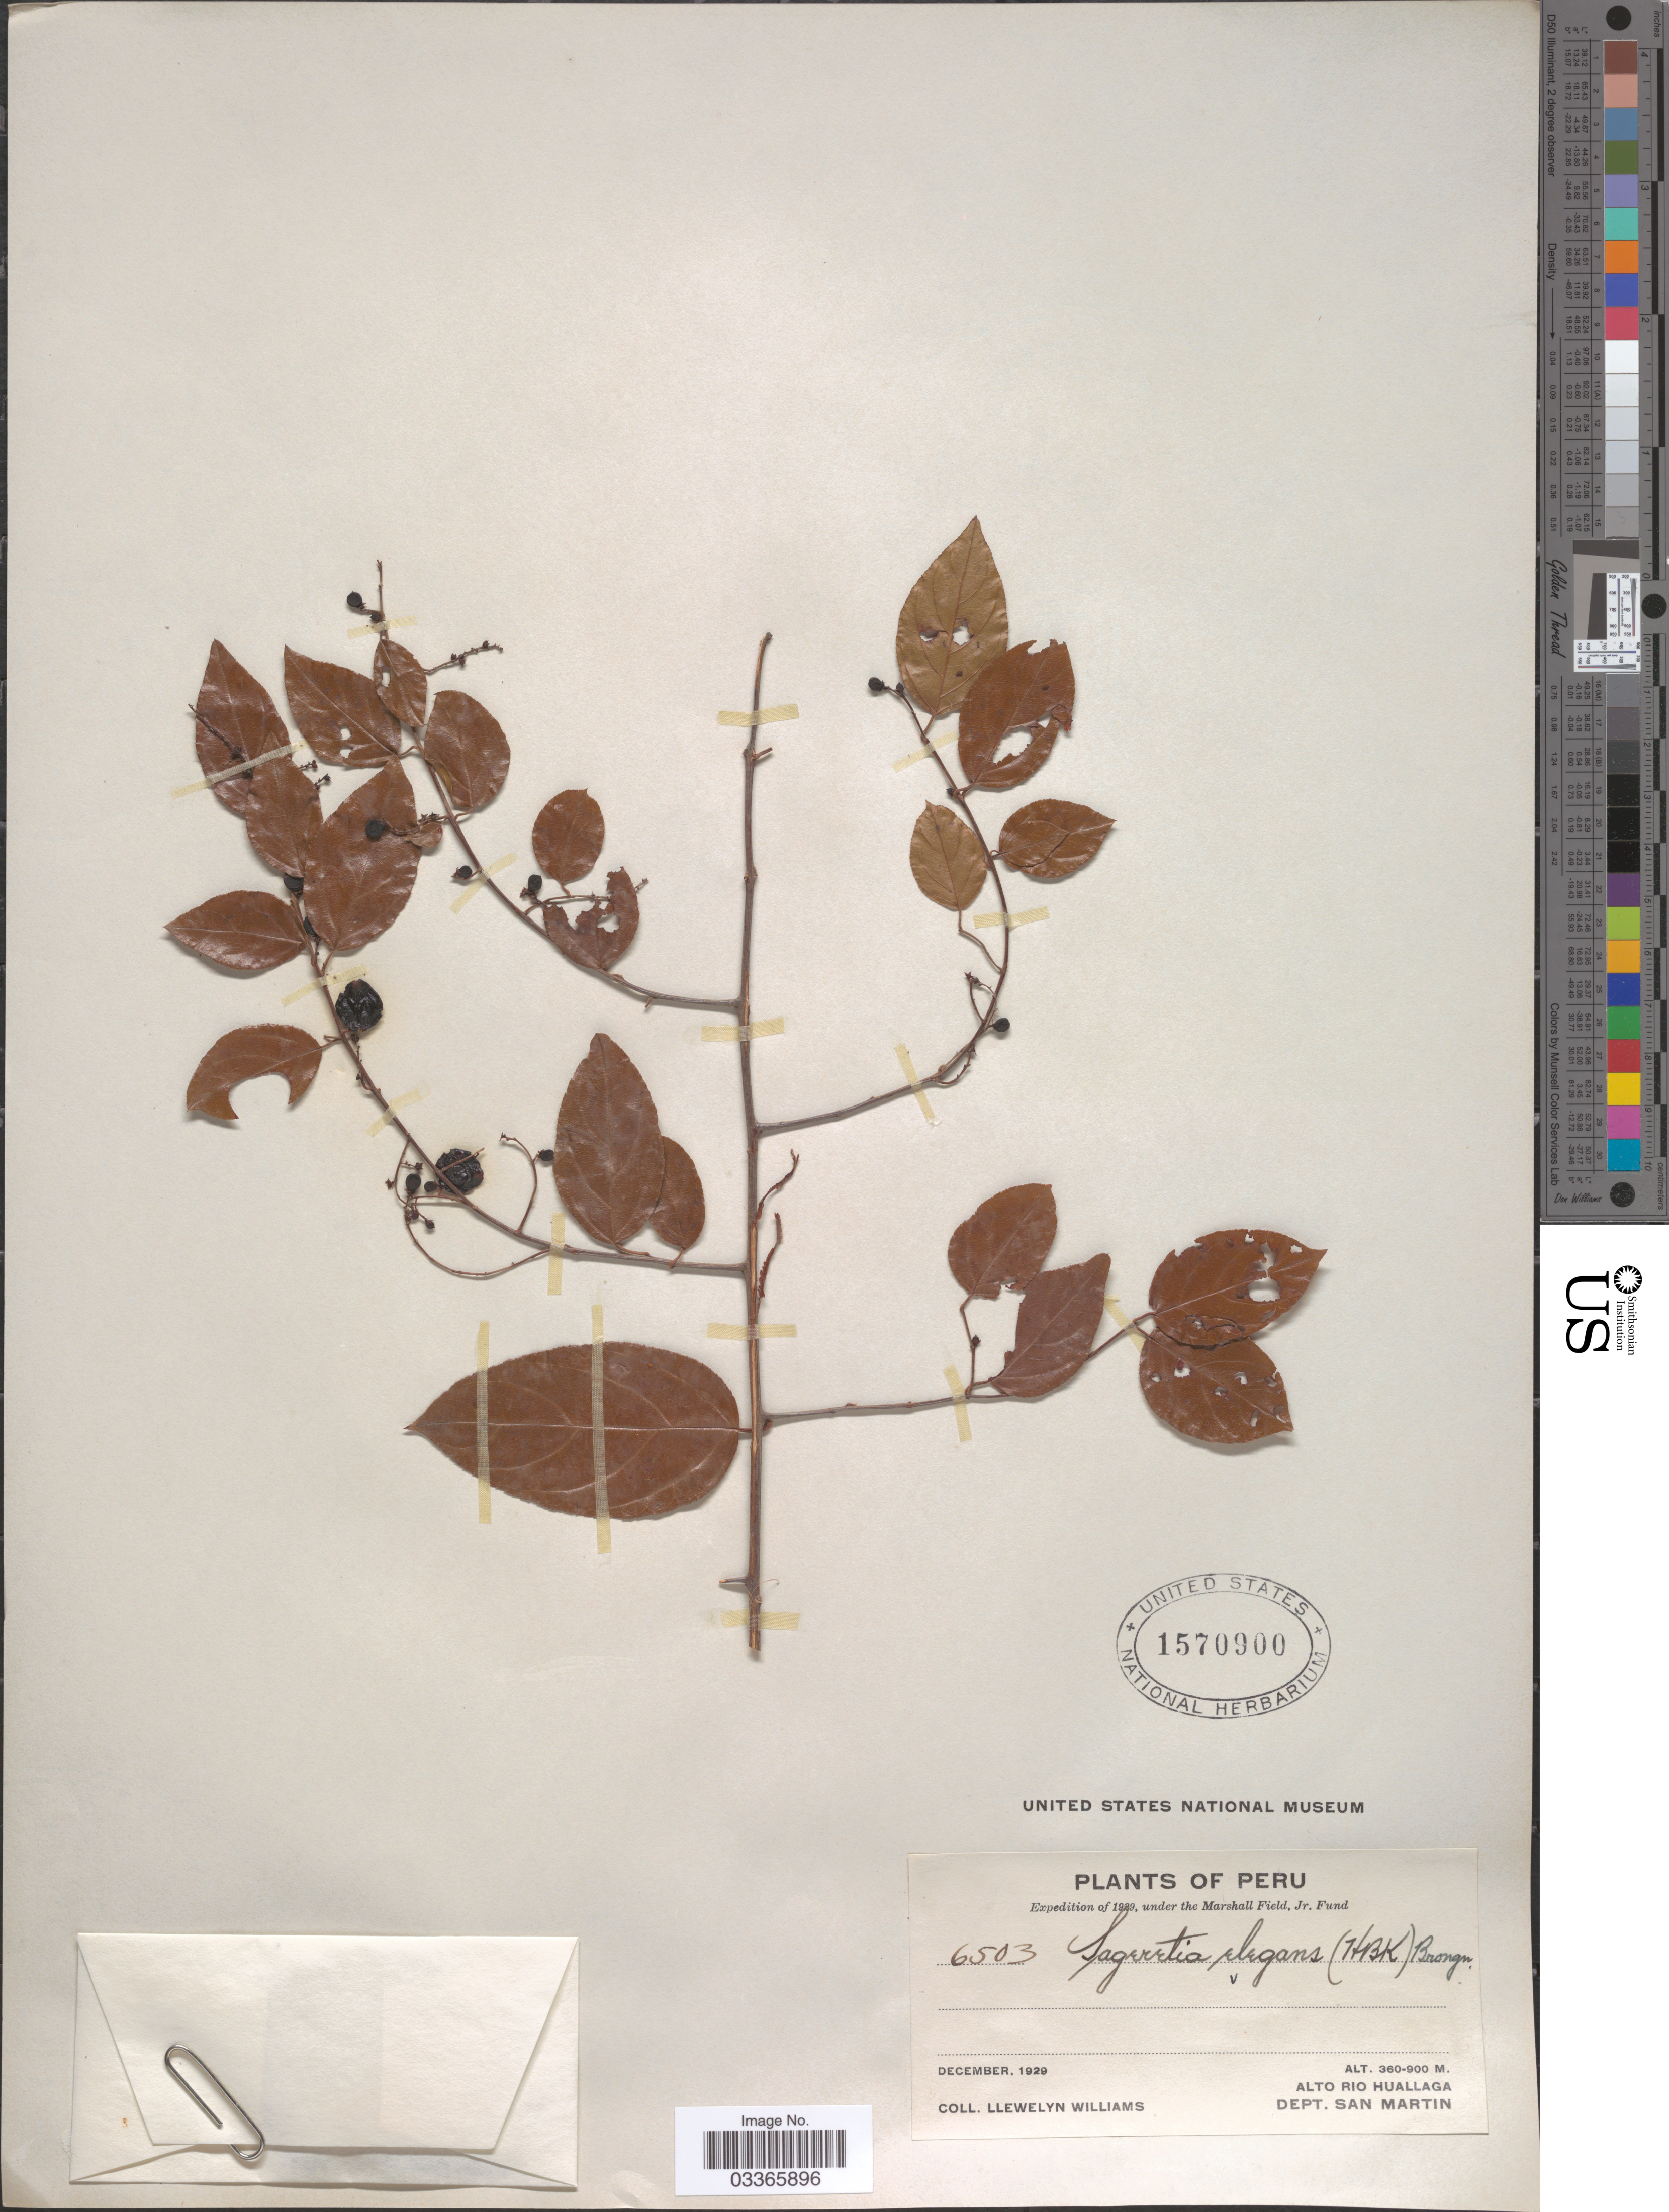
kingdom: Plantae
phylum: Tracheophyta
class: Magnoliopsida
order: Rosales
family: Rhamnaceae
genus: Sageretia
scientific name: Sageretia elegans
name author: (Kunth) Brongn.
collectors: Ll. Williams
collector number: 6503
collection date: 1929-12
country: Peru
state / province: San Martín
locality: Alto Rio Huallaga. Dept. San Martin.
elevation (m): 360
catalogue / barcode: US 1570900